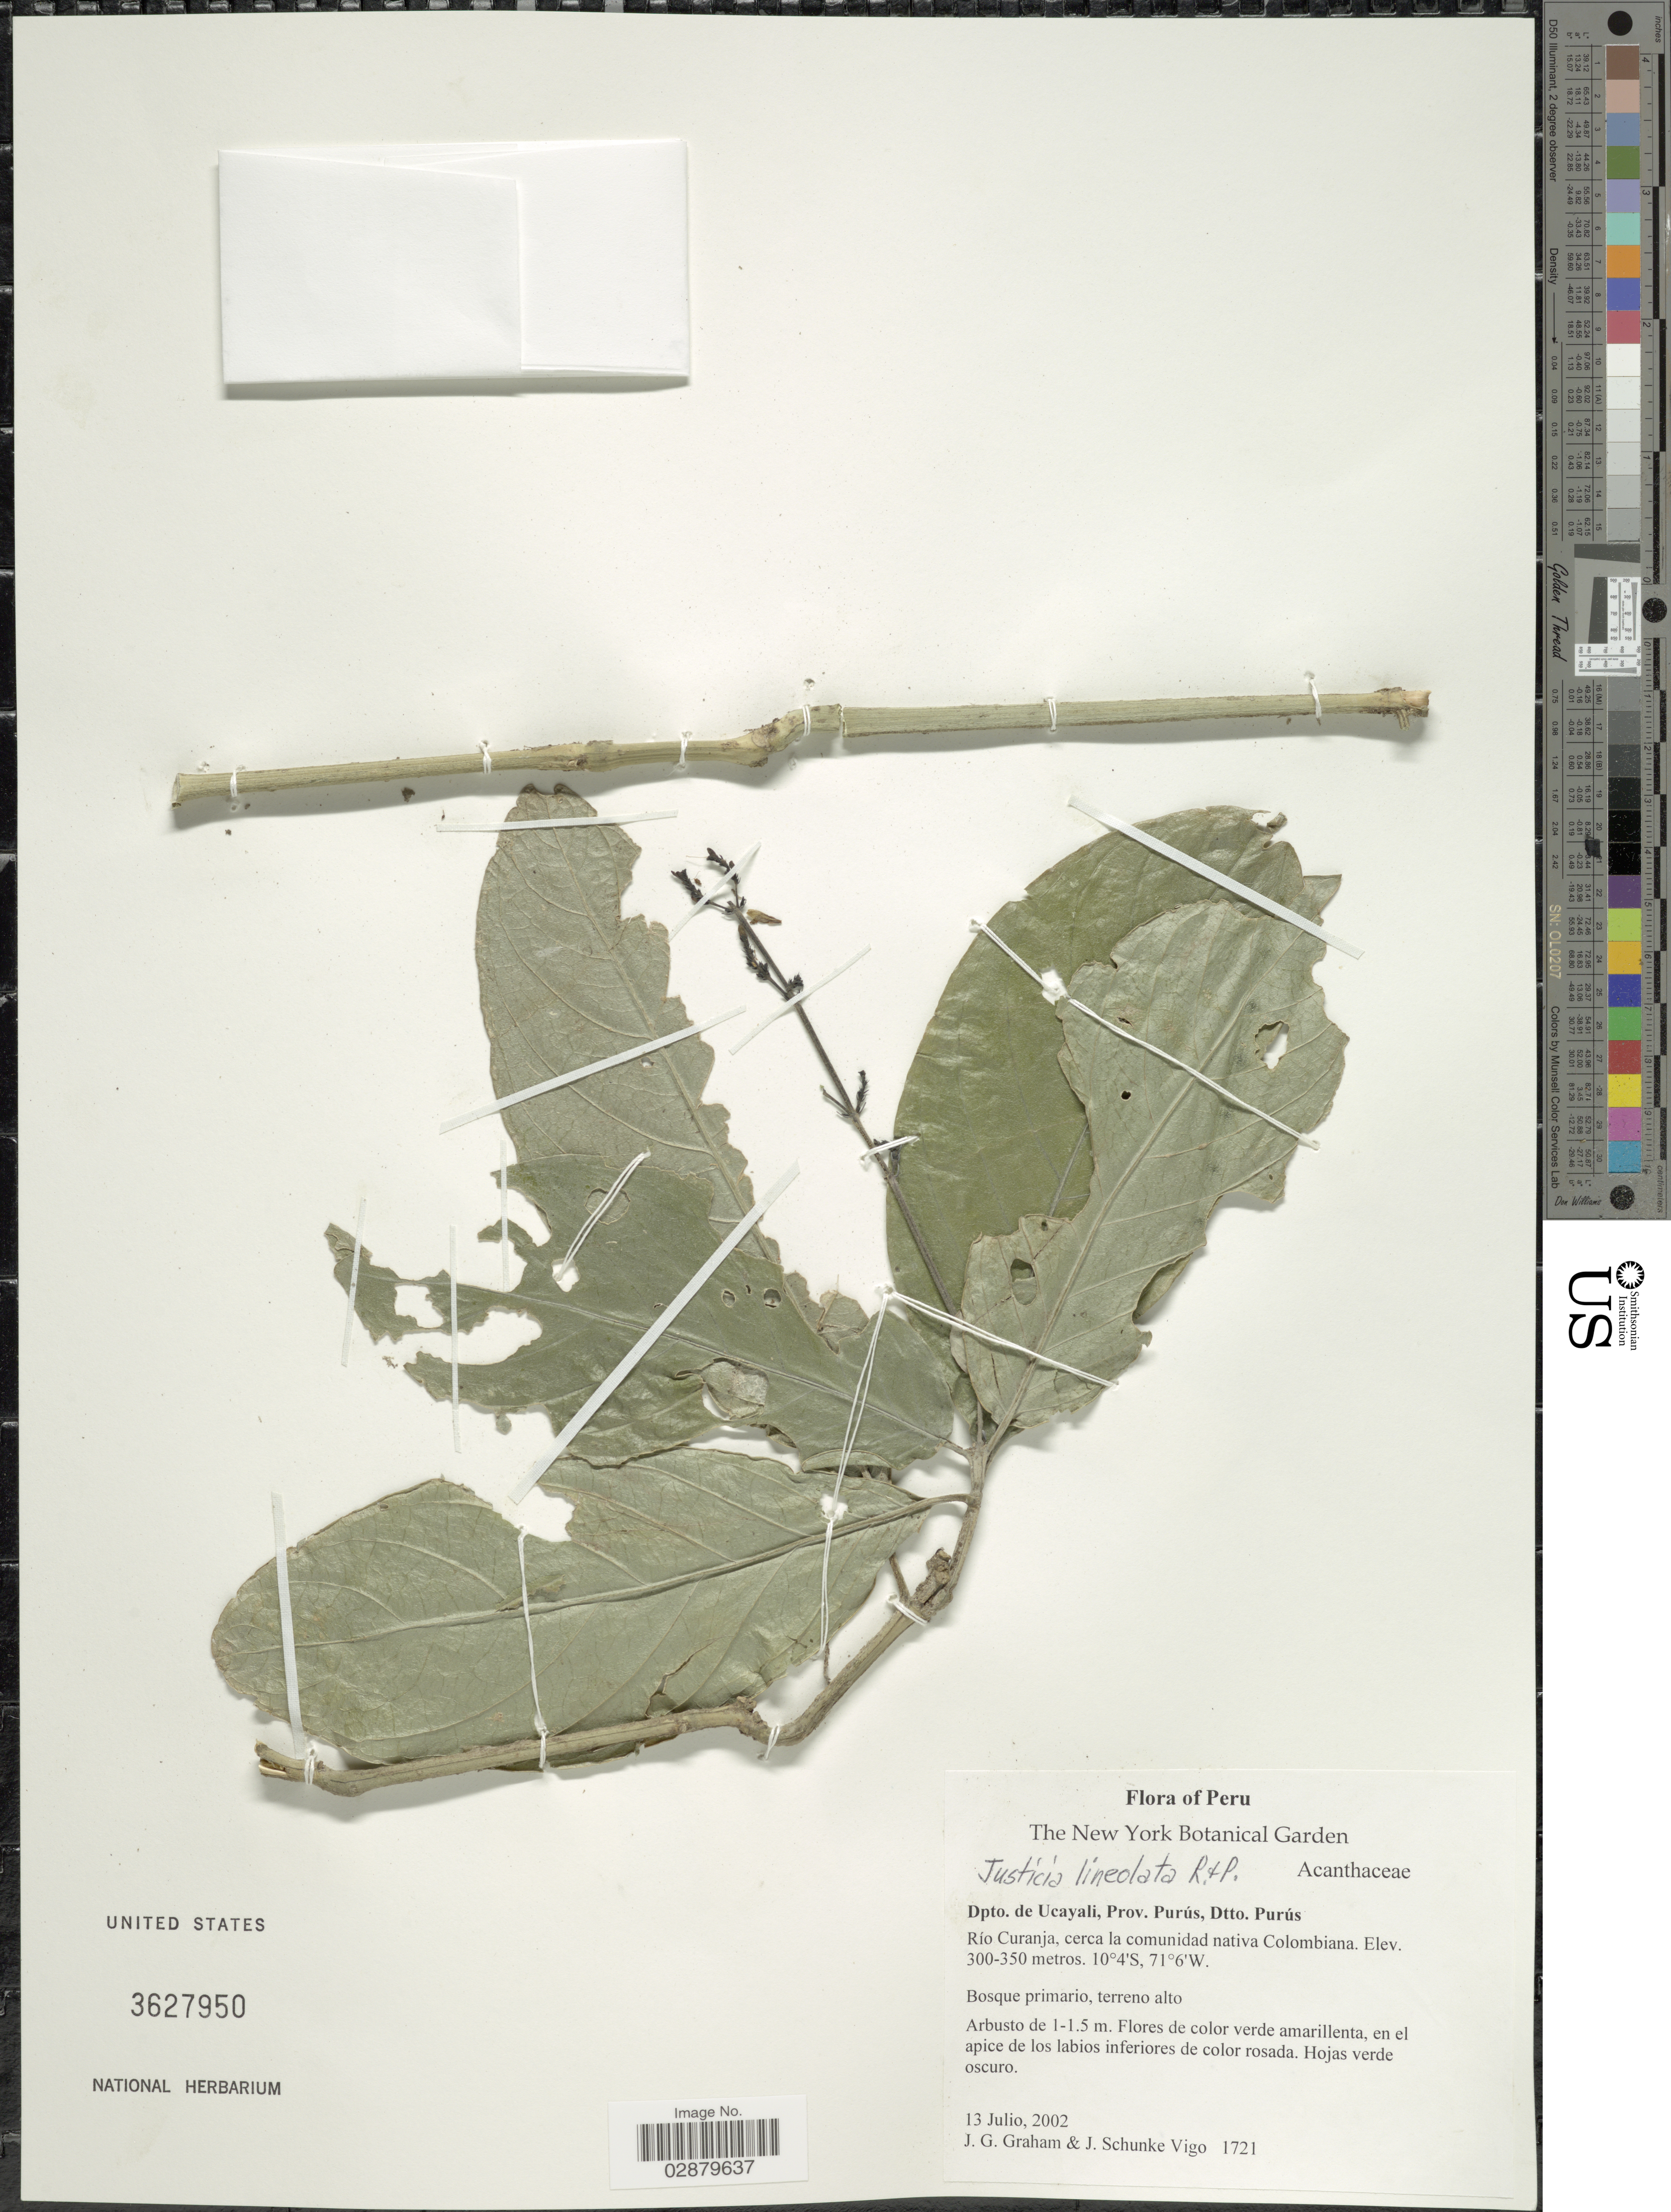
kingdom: Plantae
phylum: Tracheophyta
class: Magnoliopsida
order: Lamiales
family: Acanthaceae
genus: Justicia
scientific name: Justicia lineolata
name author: Ruiz & Pav.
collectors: J. Graham & J. Schunke Vigo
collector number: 1721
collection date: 2002-07-13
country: Peru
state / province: Ucayali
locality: Dpto. de Ucayali, Prov. Purús, Dtto. Purús. Río Curanja, cerca la comunidad nativa Colombiana.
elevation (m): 300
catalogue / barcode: US 3627950